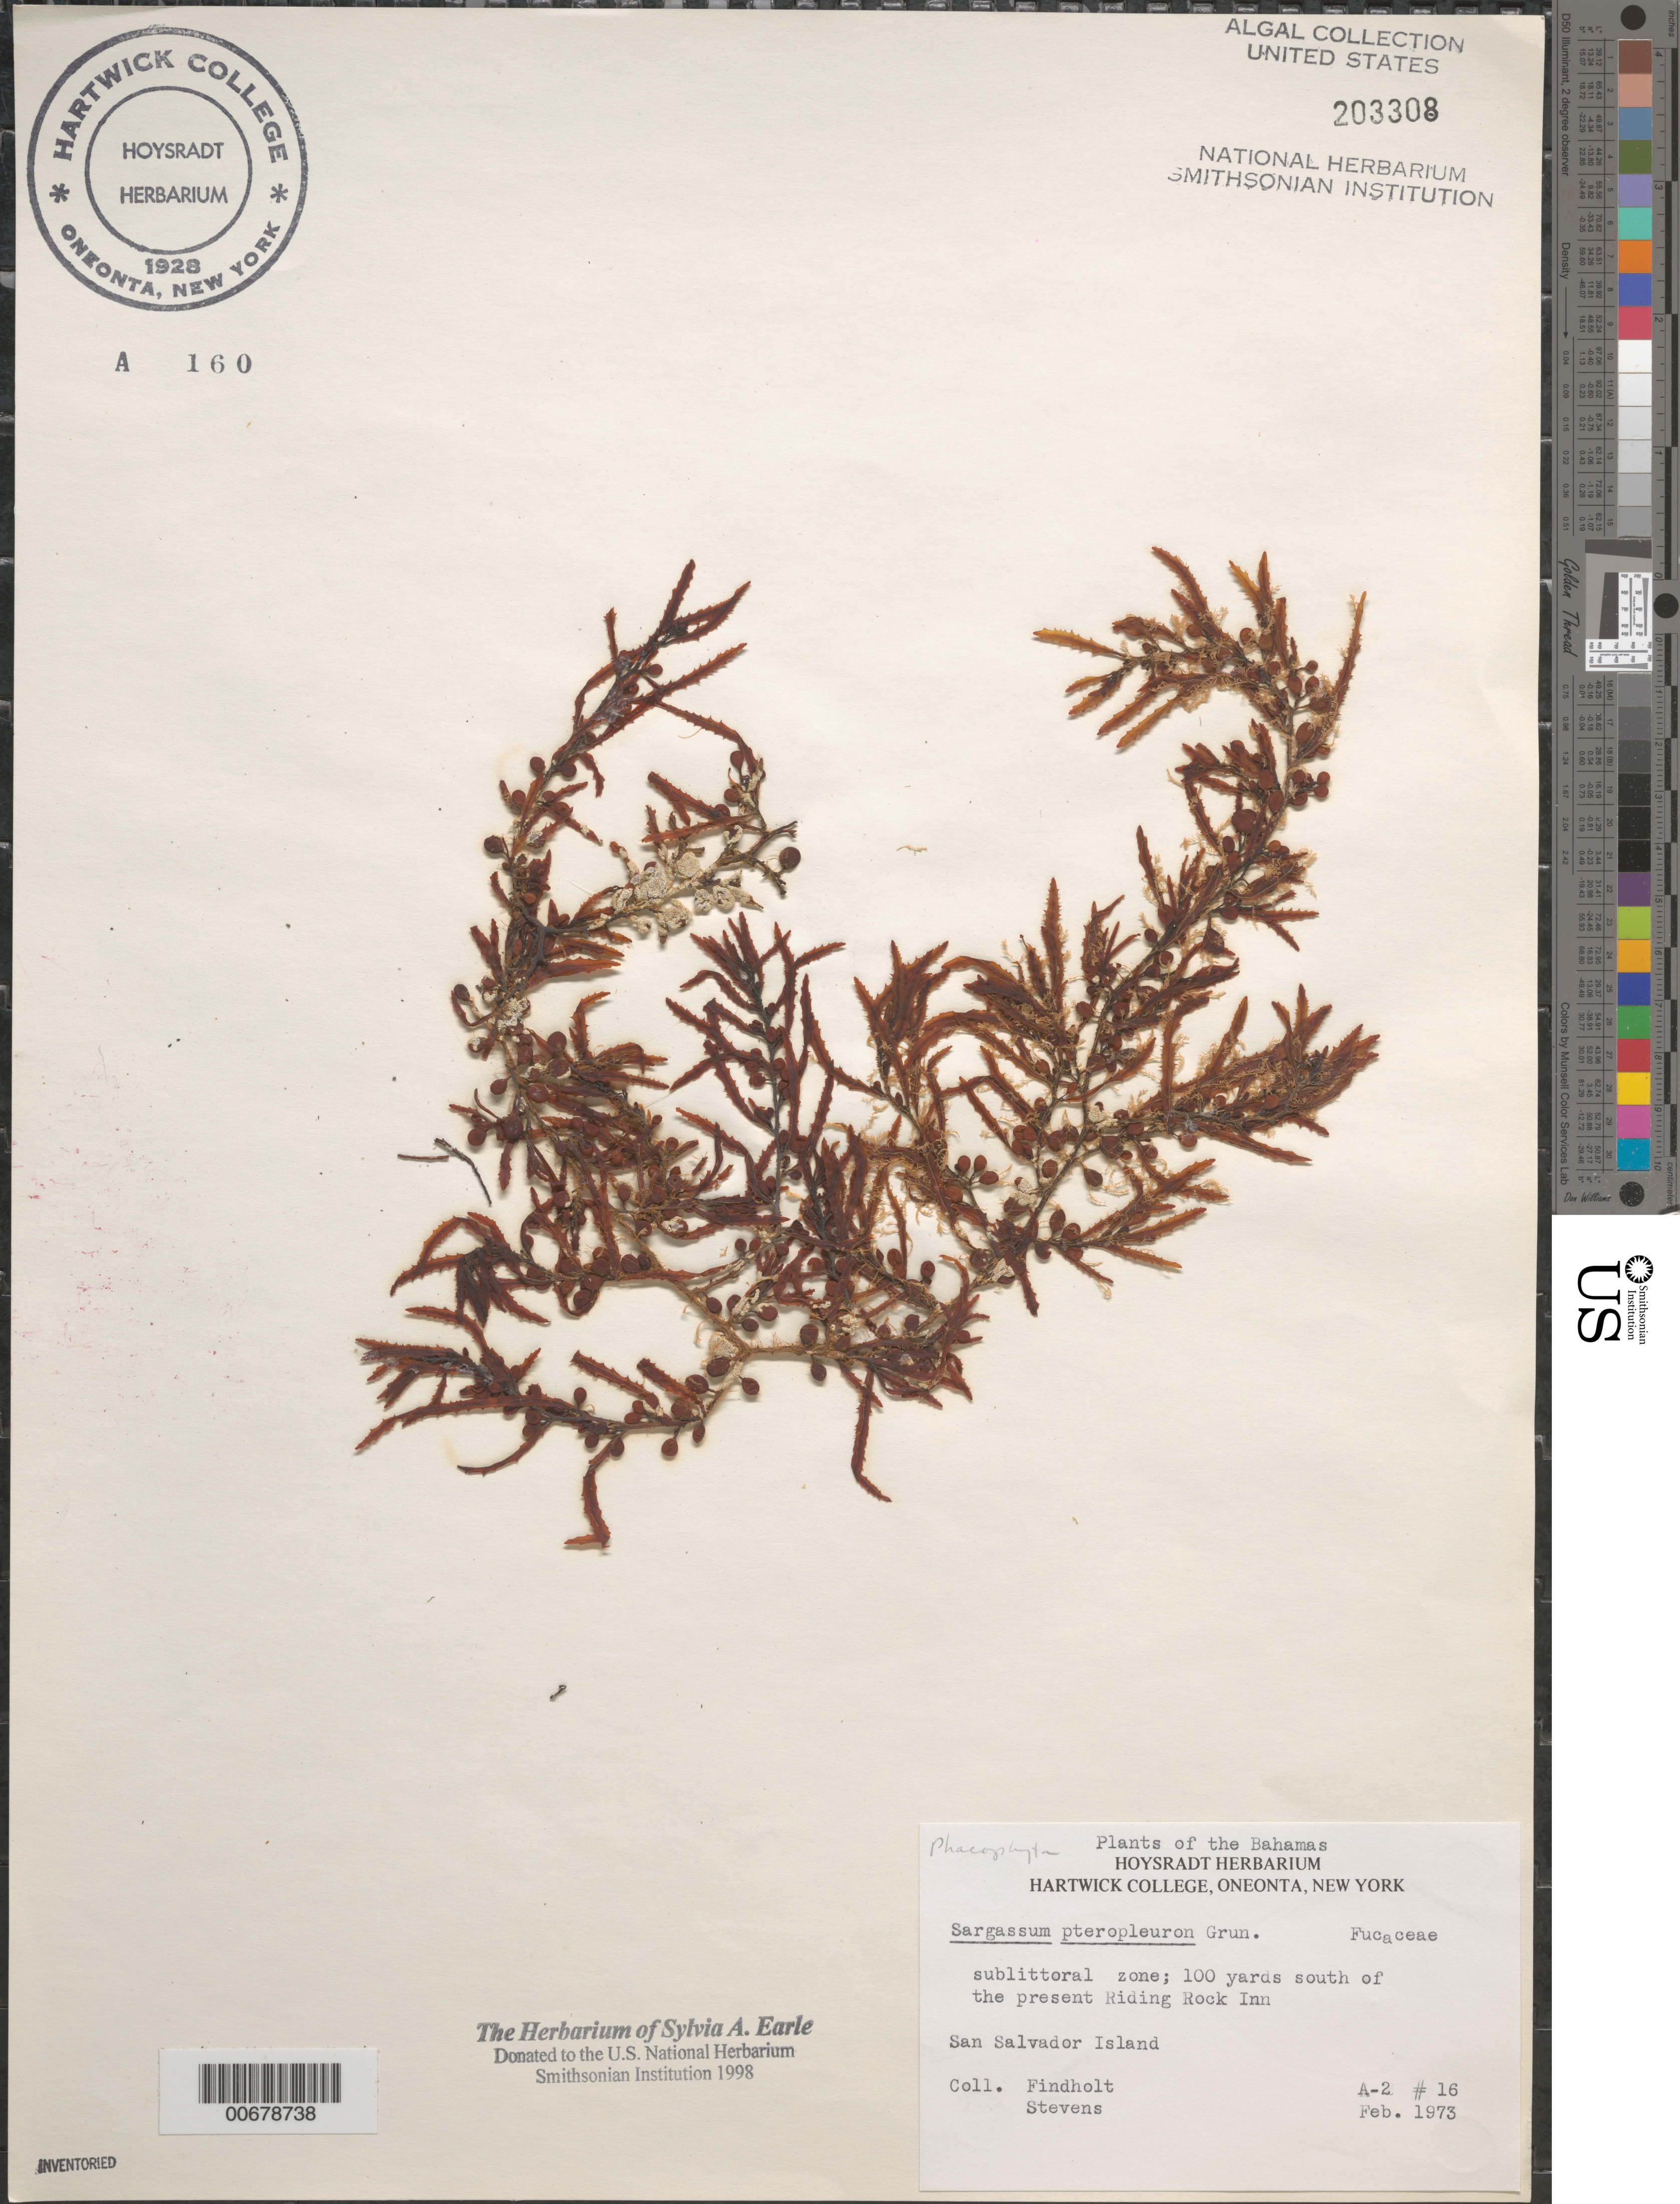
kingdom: Chromista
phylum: Ochrophyta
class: Phaeophyceae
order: Fucales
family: Sargassaceae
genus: Sargassum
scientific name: Sargassum pteropleuron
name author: Grunow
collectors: -. Findholt & -- Stevens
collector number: A-2 16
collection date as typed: Feb 1973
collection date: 1973-02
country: Bahamas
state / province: San Salvador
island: San Salvador Island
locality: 100 yards south of Riding Rock Inn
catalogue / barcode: US 203308